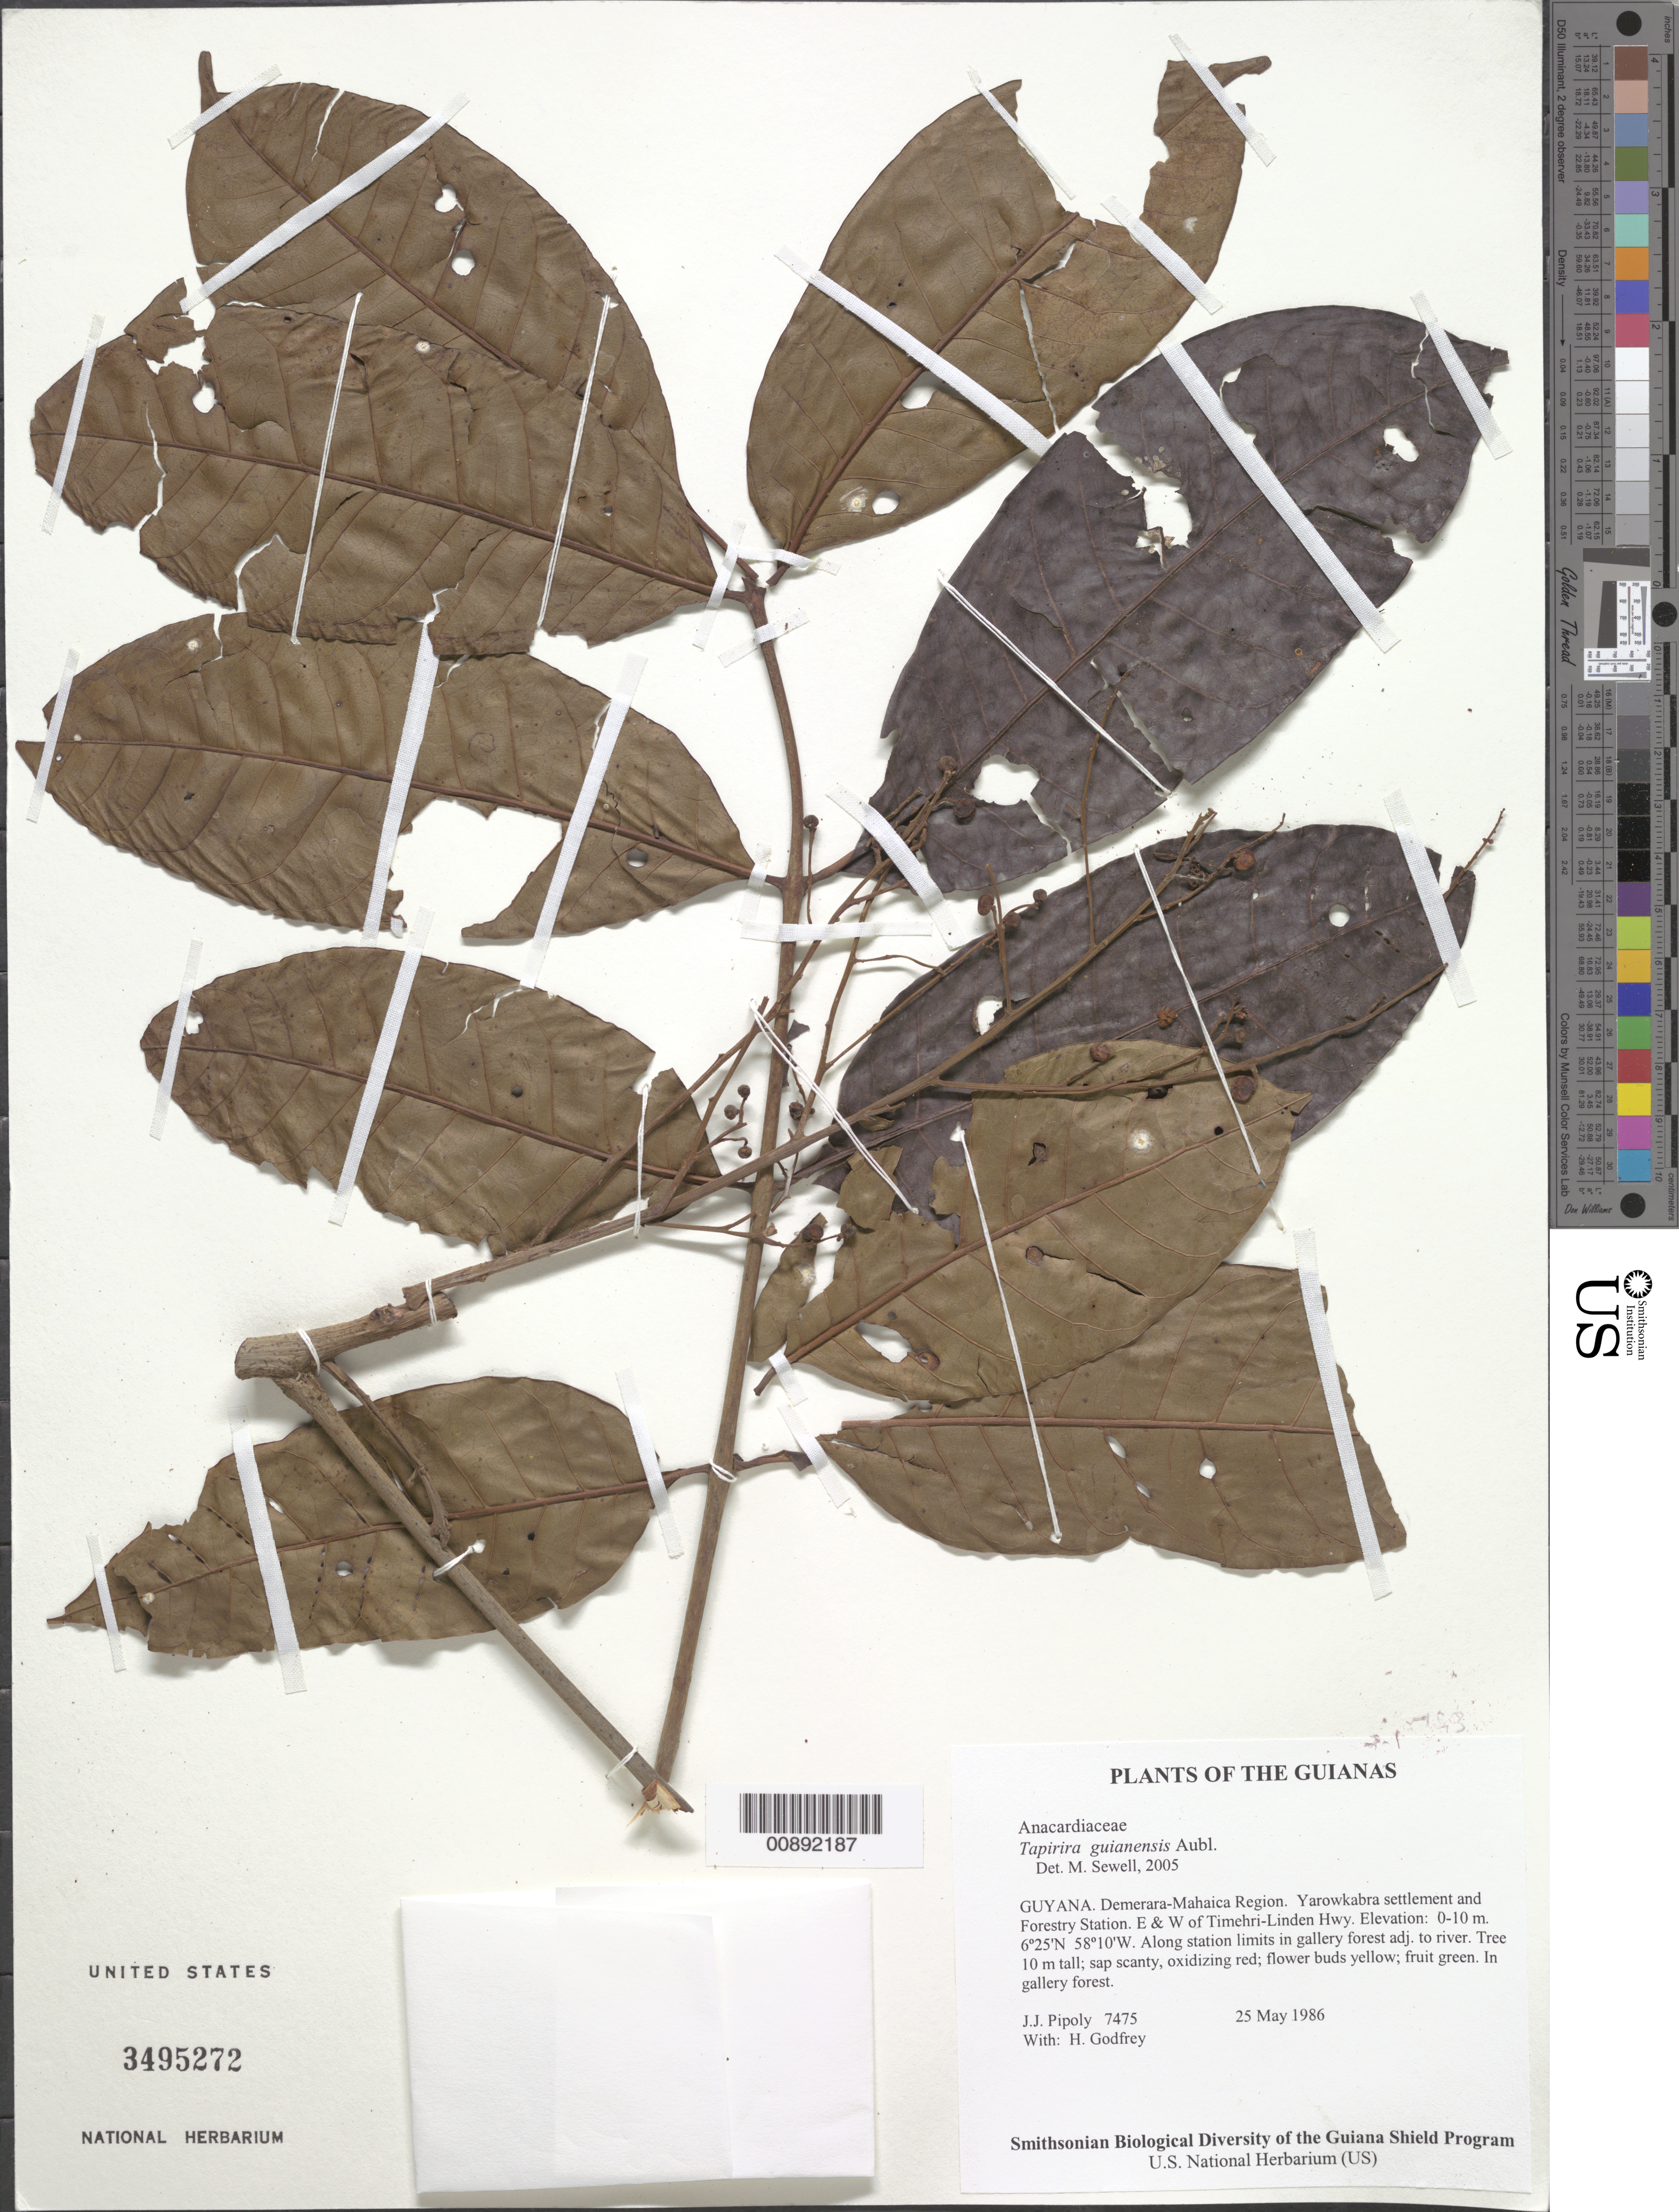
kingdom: Plantae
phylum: Tracheophyta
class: Magnoliopsida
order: Sapindales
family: Anacardiaceae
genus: Tapirira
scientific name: Tapirira guianensis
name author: Aubl.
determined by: Sewell, M.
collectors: J. J. Pipoly & H. Godfrey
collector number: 7475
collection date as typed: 25 May 1986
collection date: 1986-05-25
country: Guyana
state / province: Demerara-Mahaica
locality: Yarowkabra settlement and Forestry Station. E & W of Timehri-Linden Hwy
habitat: Along station limits in gallery forest adj. to river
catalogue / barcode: US 3495272